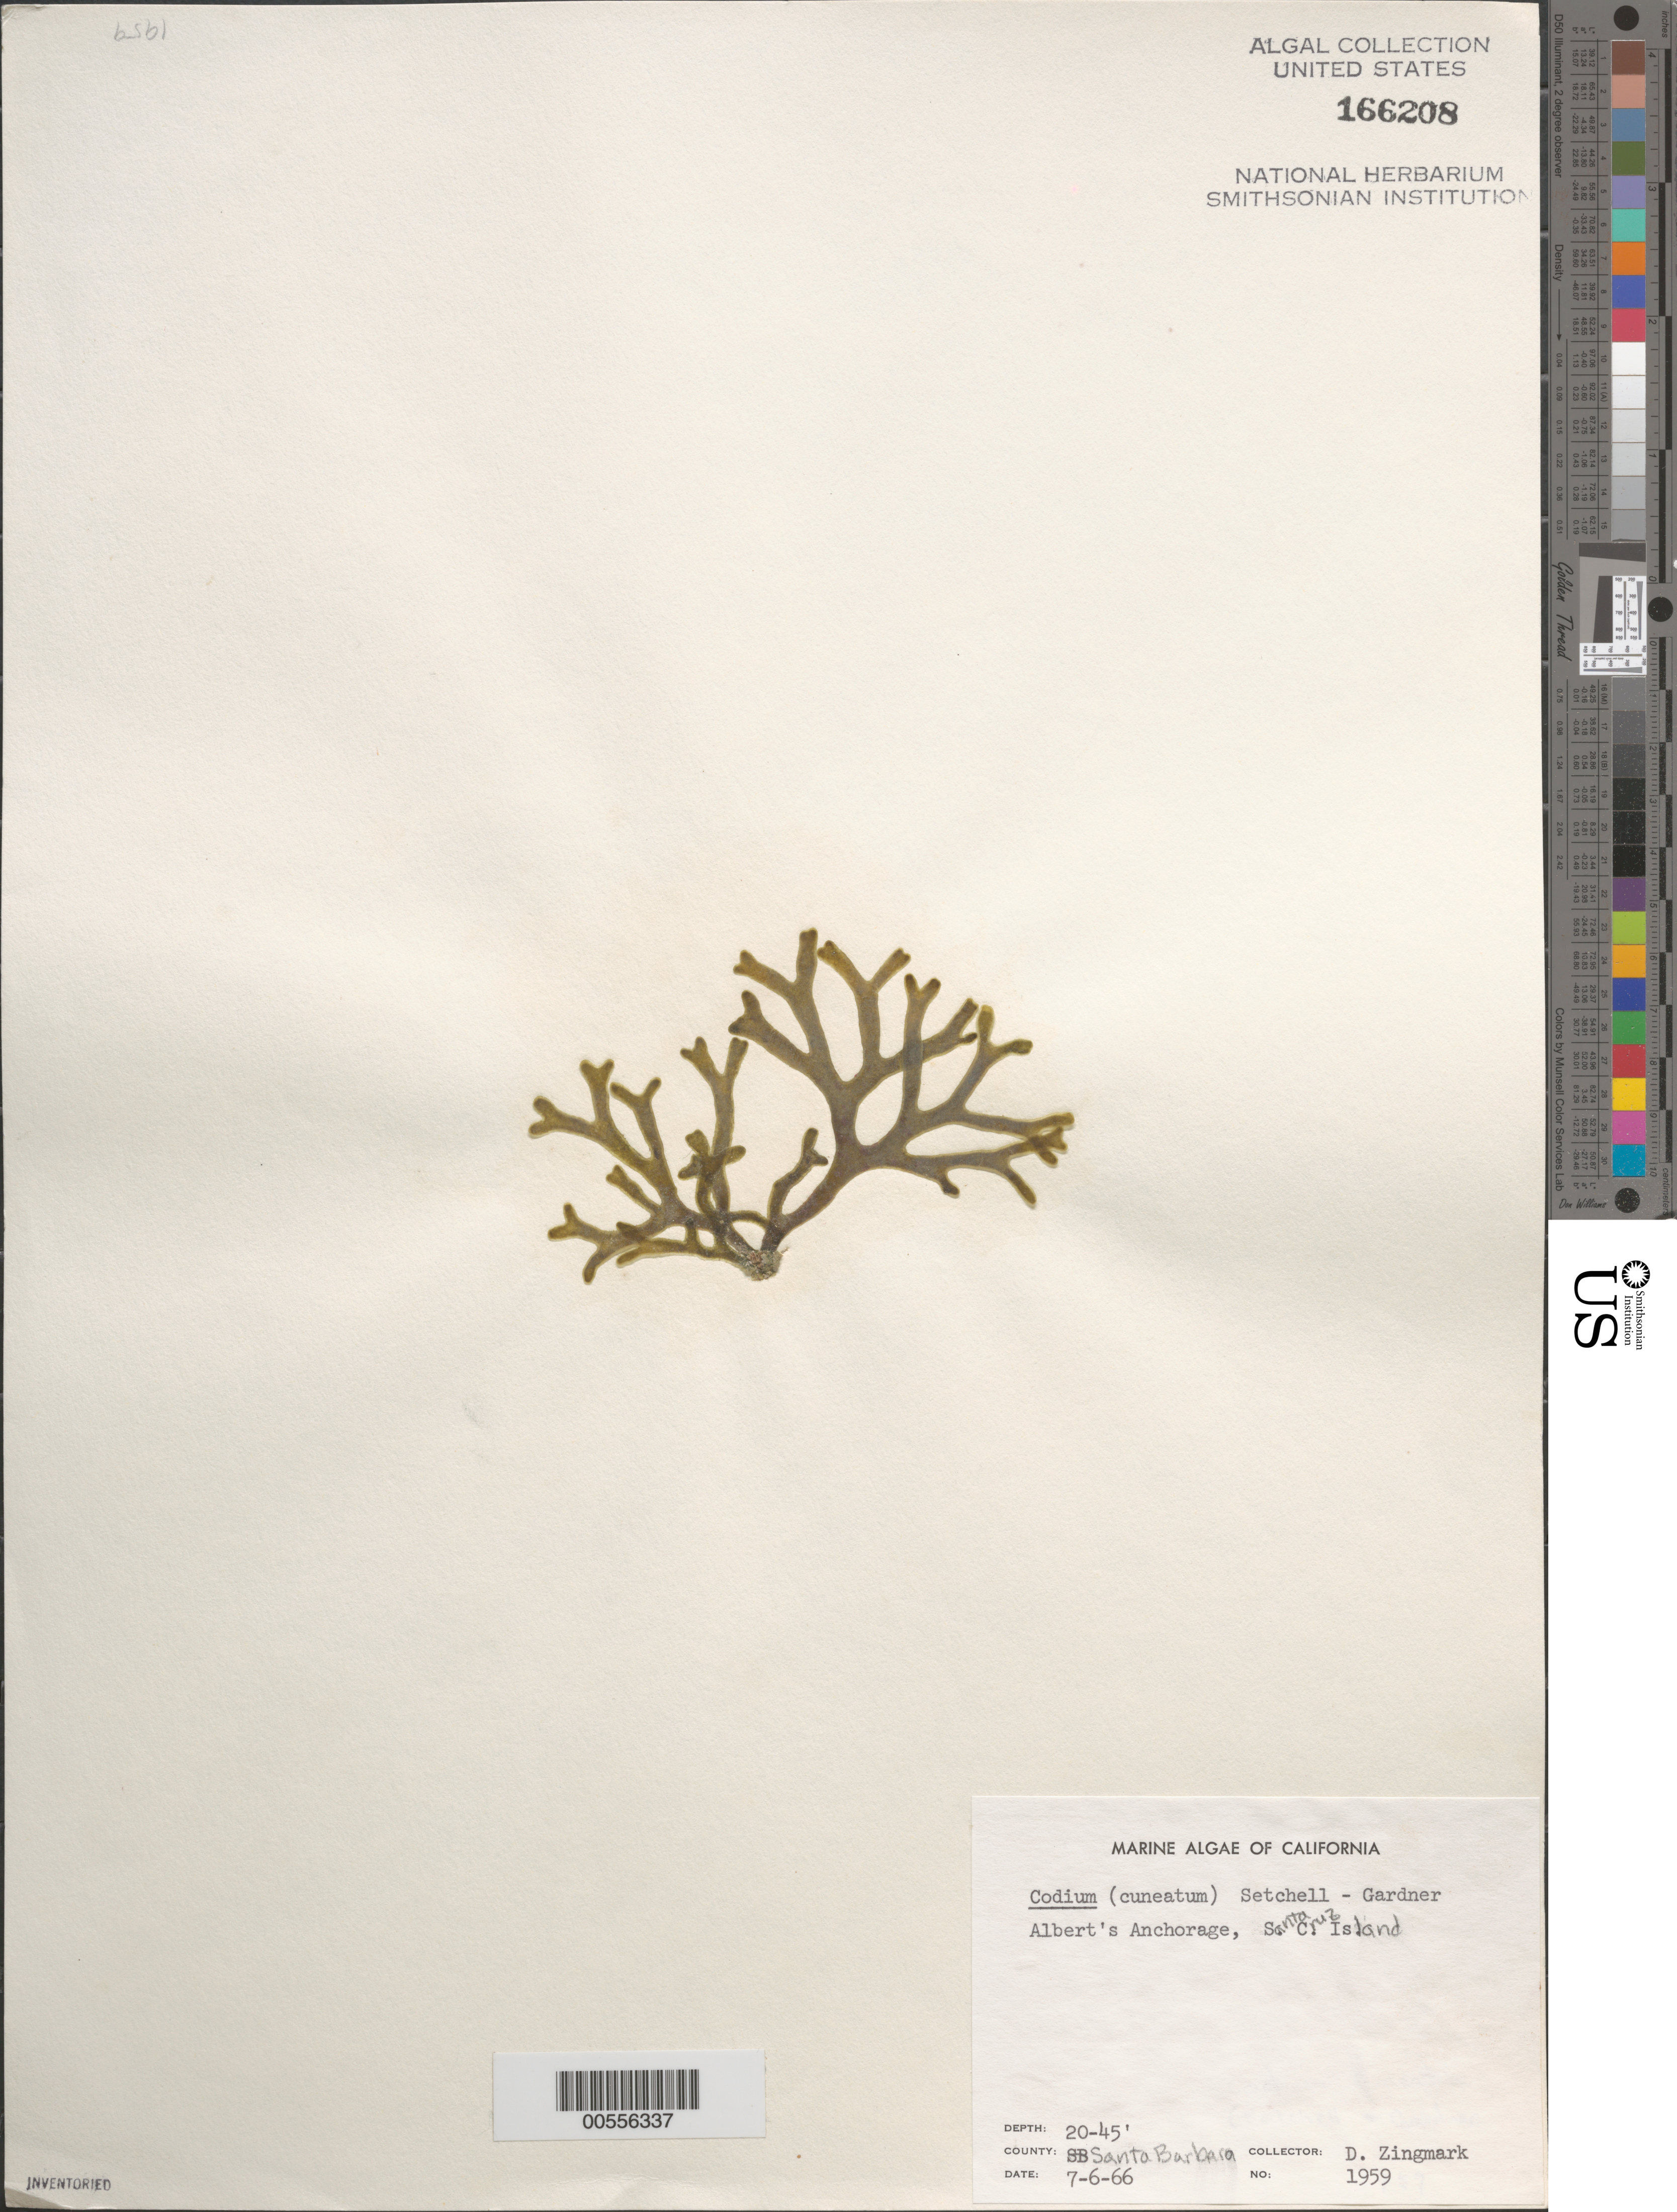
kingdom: Plantae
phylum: Chlorophyta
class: Ulvophyceae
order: Bryopsidales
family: Codiaceae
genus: Codium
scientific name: Codium simulans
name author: Setch. & N.L. Gardner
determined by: Algae name updating Project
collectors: R. Zingmark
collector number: Neushul 1959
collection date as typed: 06 Jul 1966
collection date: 1966-07-06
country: United States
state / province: California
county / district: Santa Barbara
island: Santa Cruz Island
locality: Albert's Anchorage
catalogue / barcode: US 166208